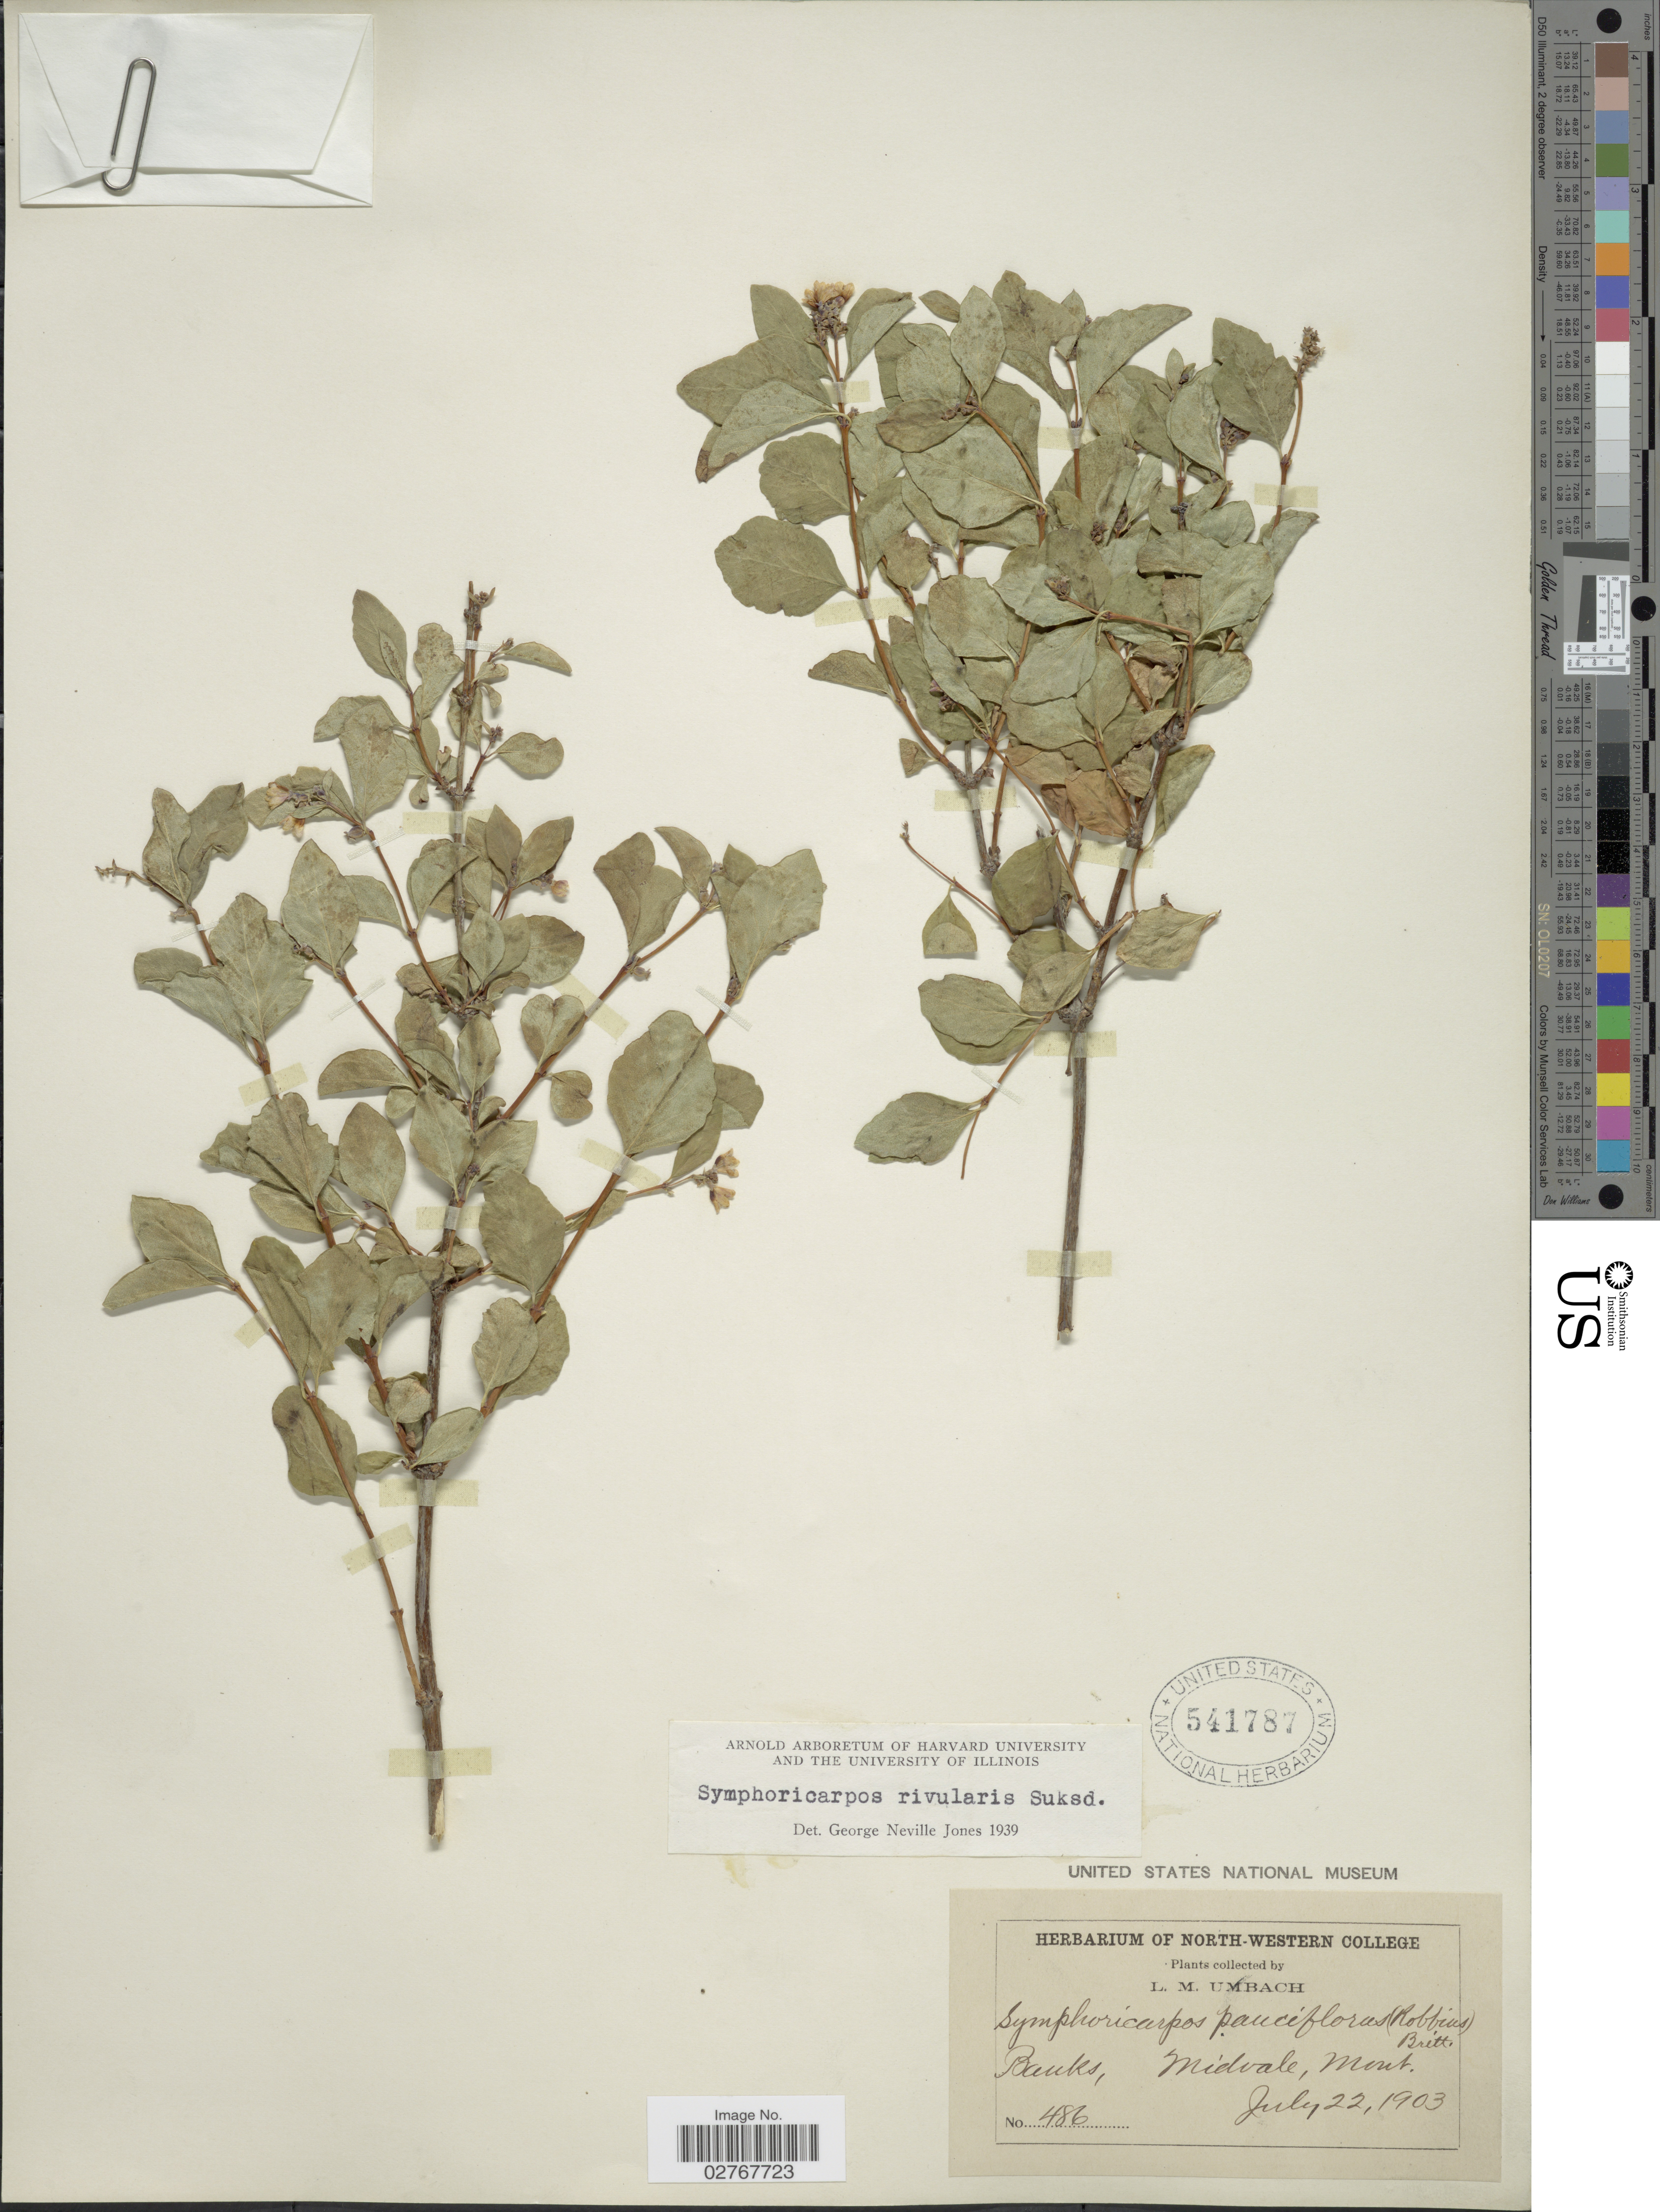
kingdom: Plantae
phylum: Tracheophyta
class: Magnoliopsida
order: Dipsacales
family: Caprifoliaceae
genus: Symphoricarpos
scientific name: Symphoricarpos rivularis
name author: Suksd.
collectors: L. M. Umbach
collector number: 486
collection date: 1903-07-22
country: United States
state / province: Montana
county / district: Lincoln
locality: Banks, Midvale.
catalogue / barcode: US 541787